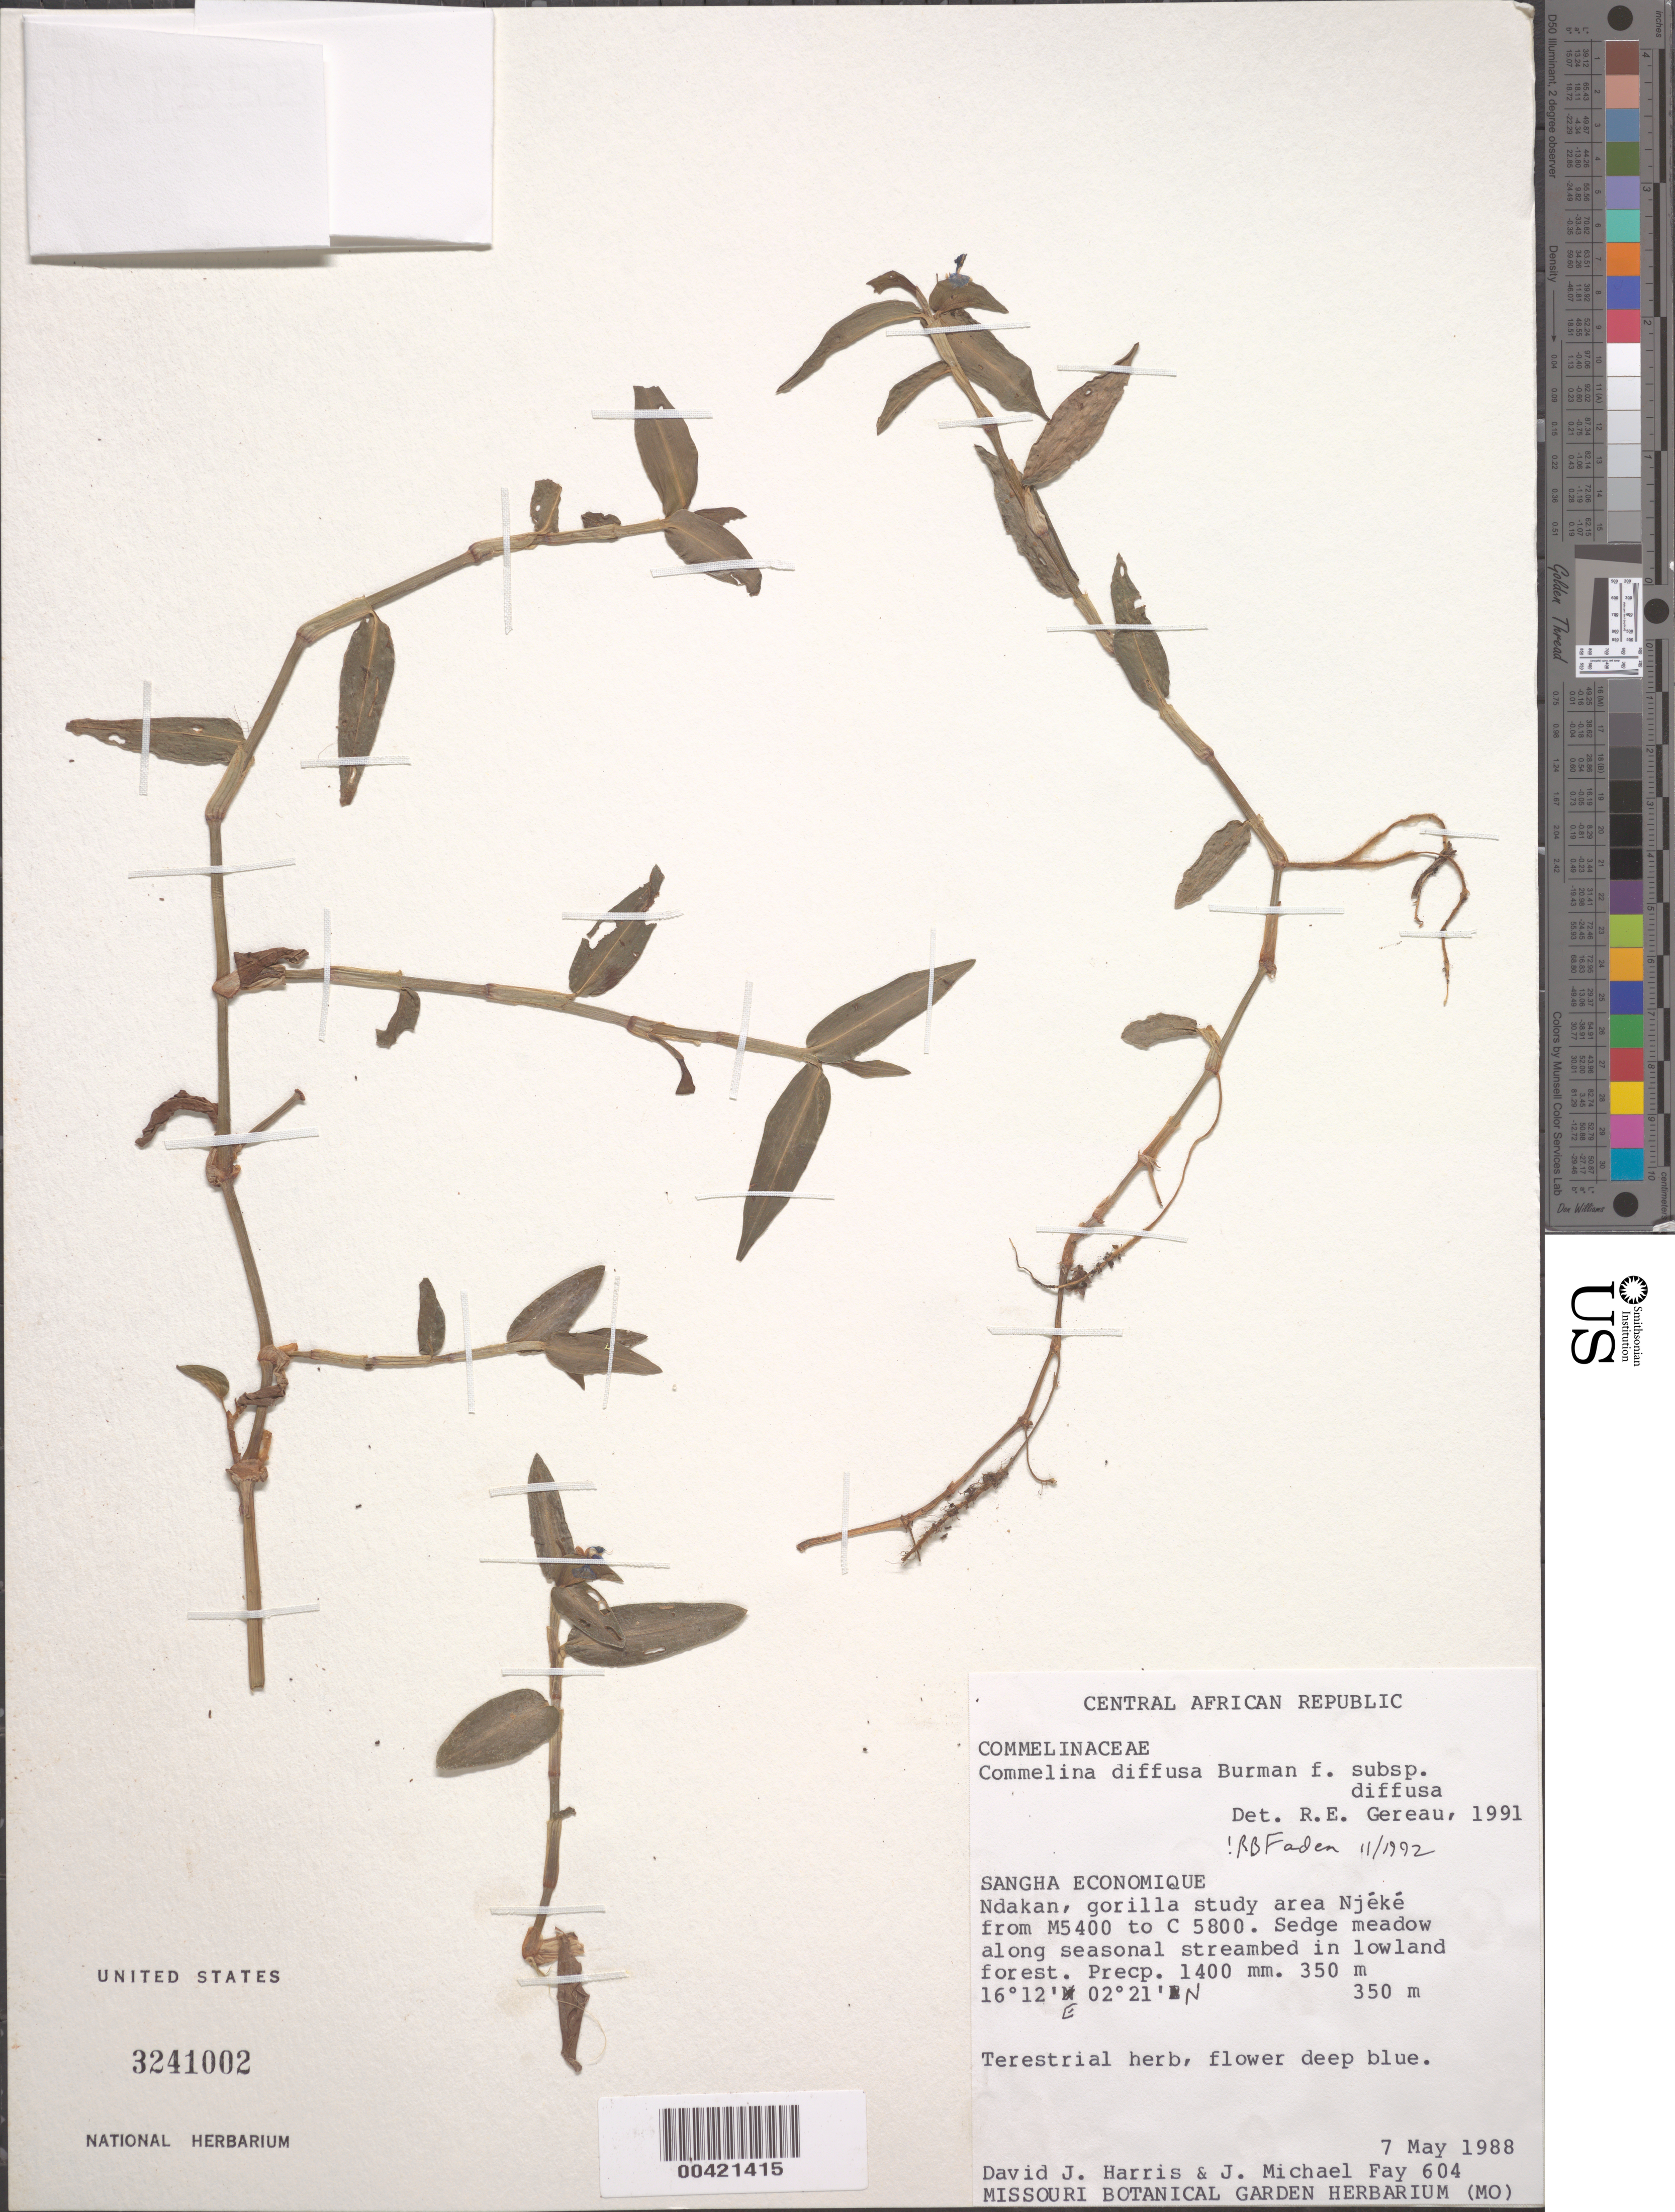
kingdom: Plantae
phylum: Tracheophyta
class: Liliopsida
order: Commelinales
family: Commelinaceae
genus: Commelina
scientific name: Commelina diffusa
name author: Burm. f.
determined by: Faden, Robert B., (US), Smithsonian Institution - National Museum of Natural History (UNITED STATES)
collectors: D. J. Harris & J. M. Fay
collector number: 604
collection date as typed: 07 May 1988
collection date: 1988-05-07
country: Central African Republic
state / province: Mambéré-Kadéï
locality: Ndakan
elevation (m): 350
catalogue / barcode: US 3241002